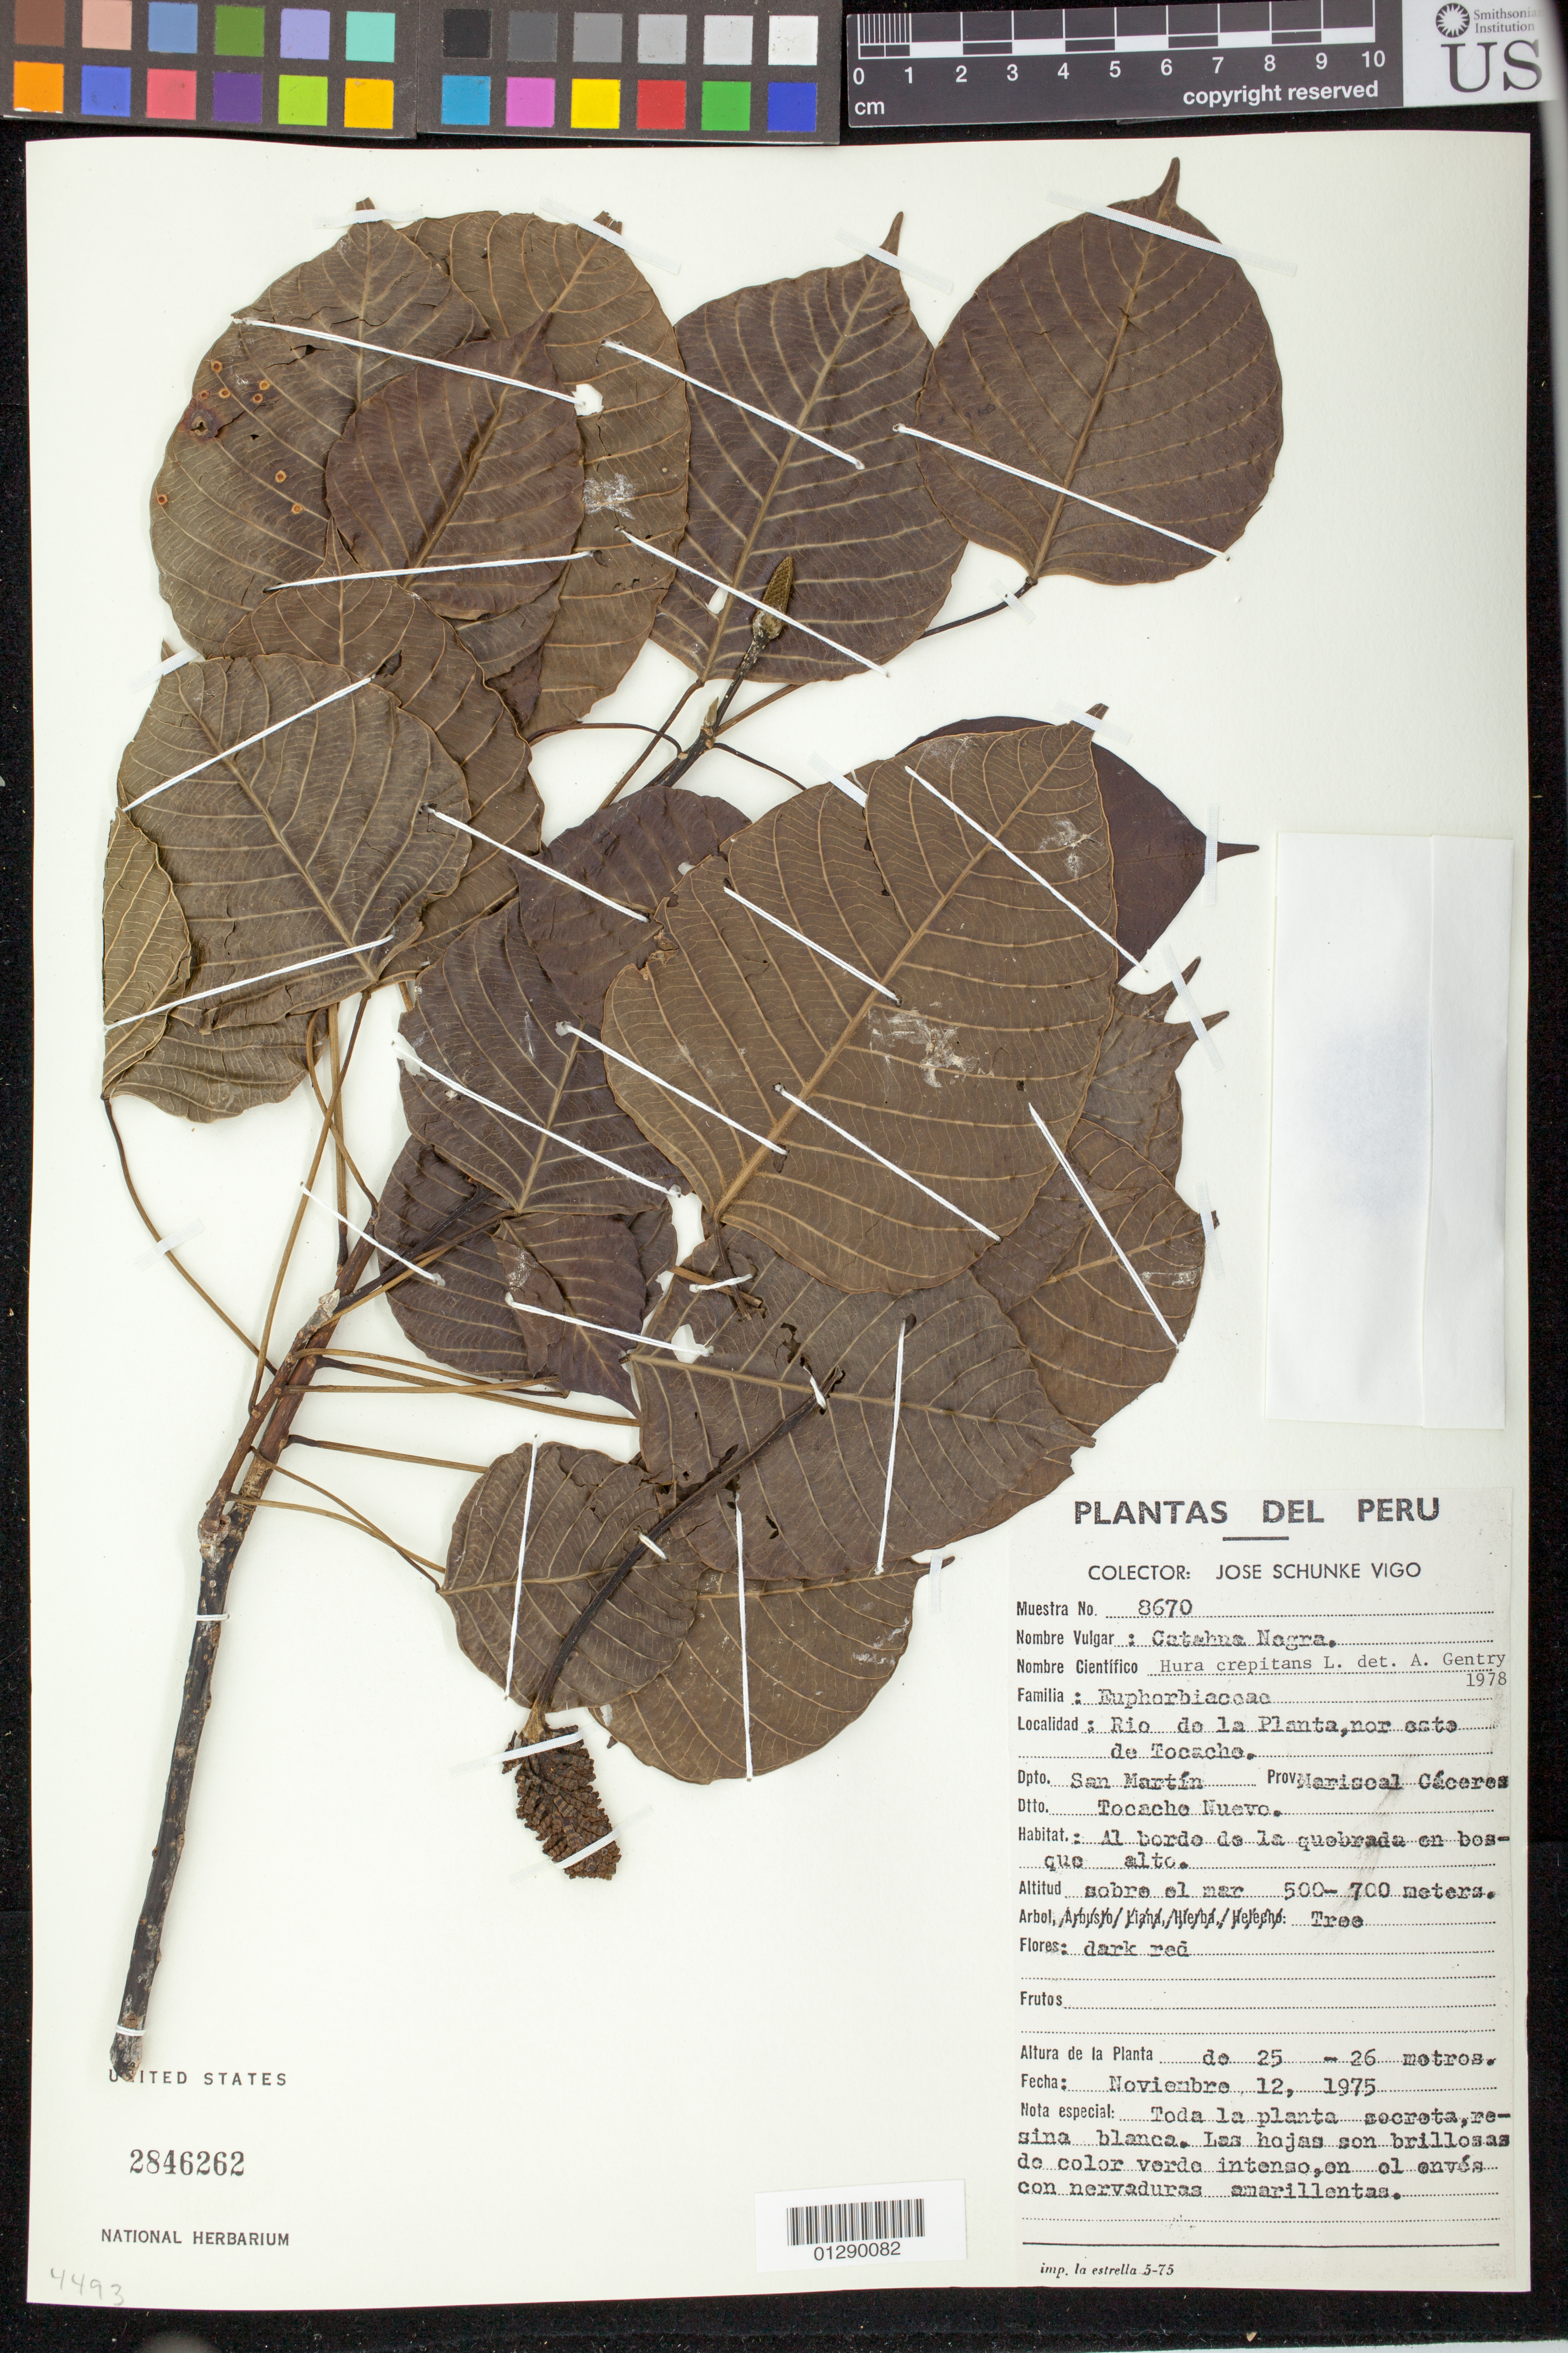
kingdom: Plantae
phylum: Tracheophyta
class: Magnoliopsida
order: Malpighiales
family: Euphorbiaceae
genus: Hura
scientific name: Hura crepitans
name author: L.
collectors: J. Schunke Vigo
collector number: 8670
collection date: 1975-11-12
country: Peru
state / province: San Martín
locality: Mariscal Caceres, Rio de la Planta, nor este de Tocache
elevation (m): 500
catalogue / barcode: US 2846262